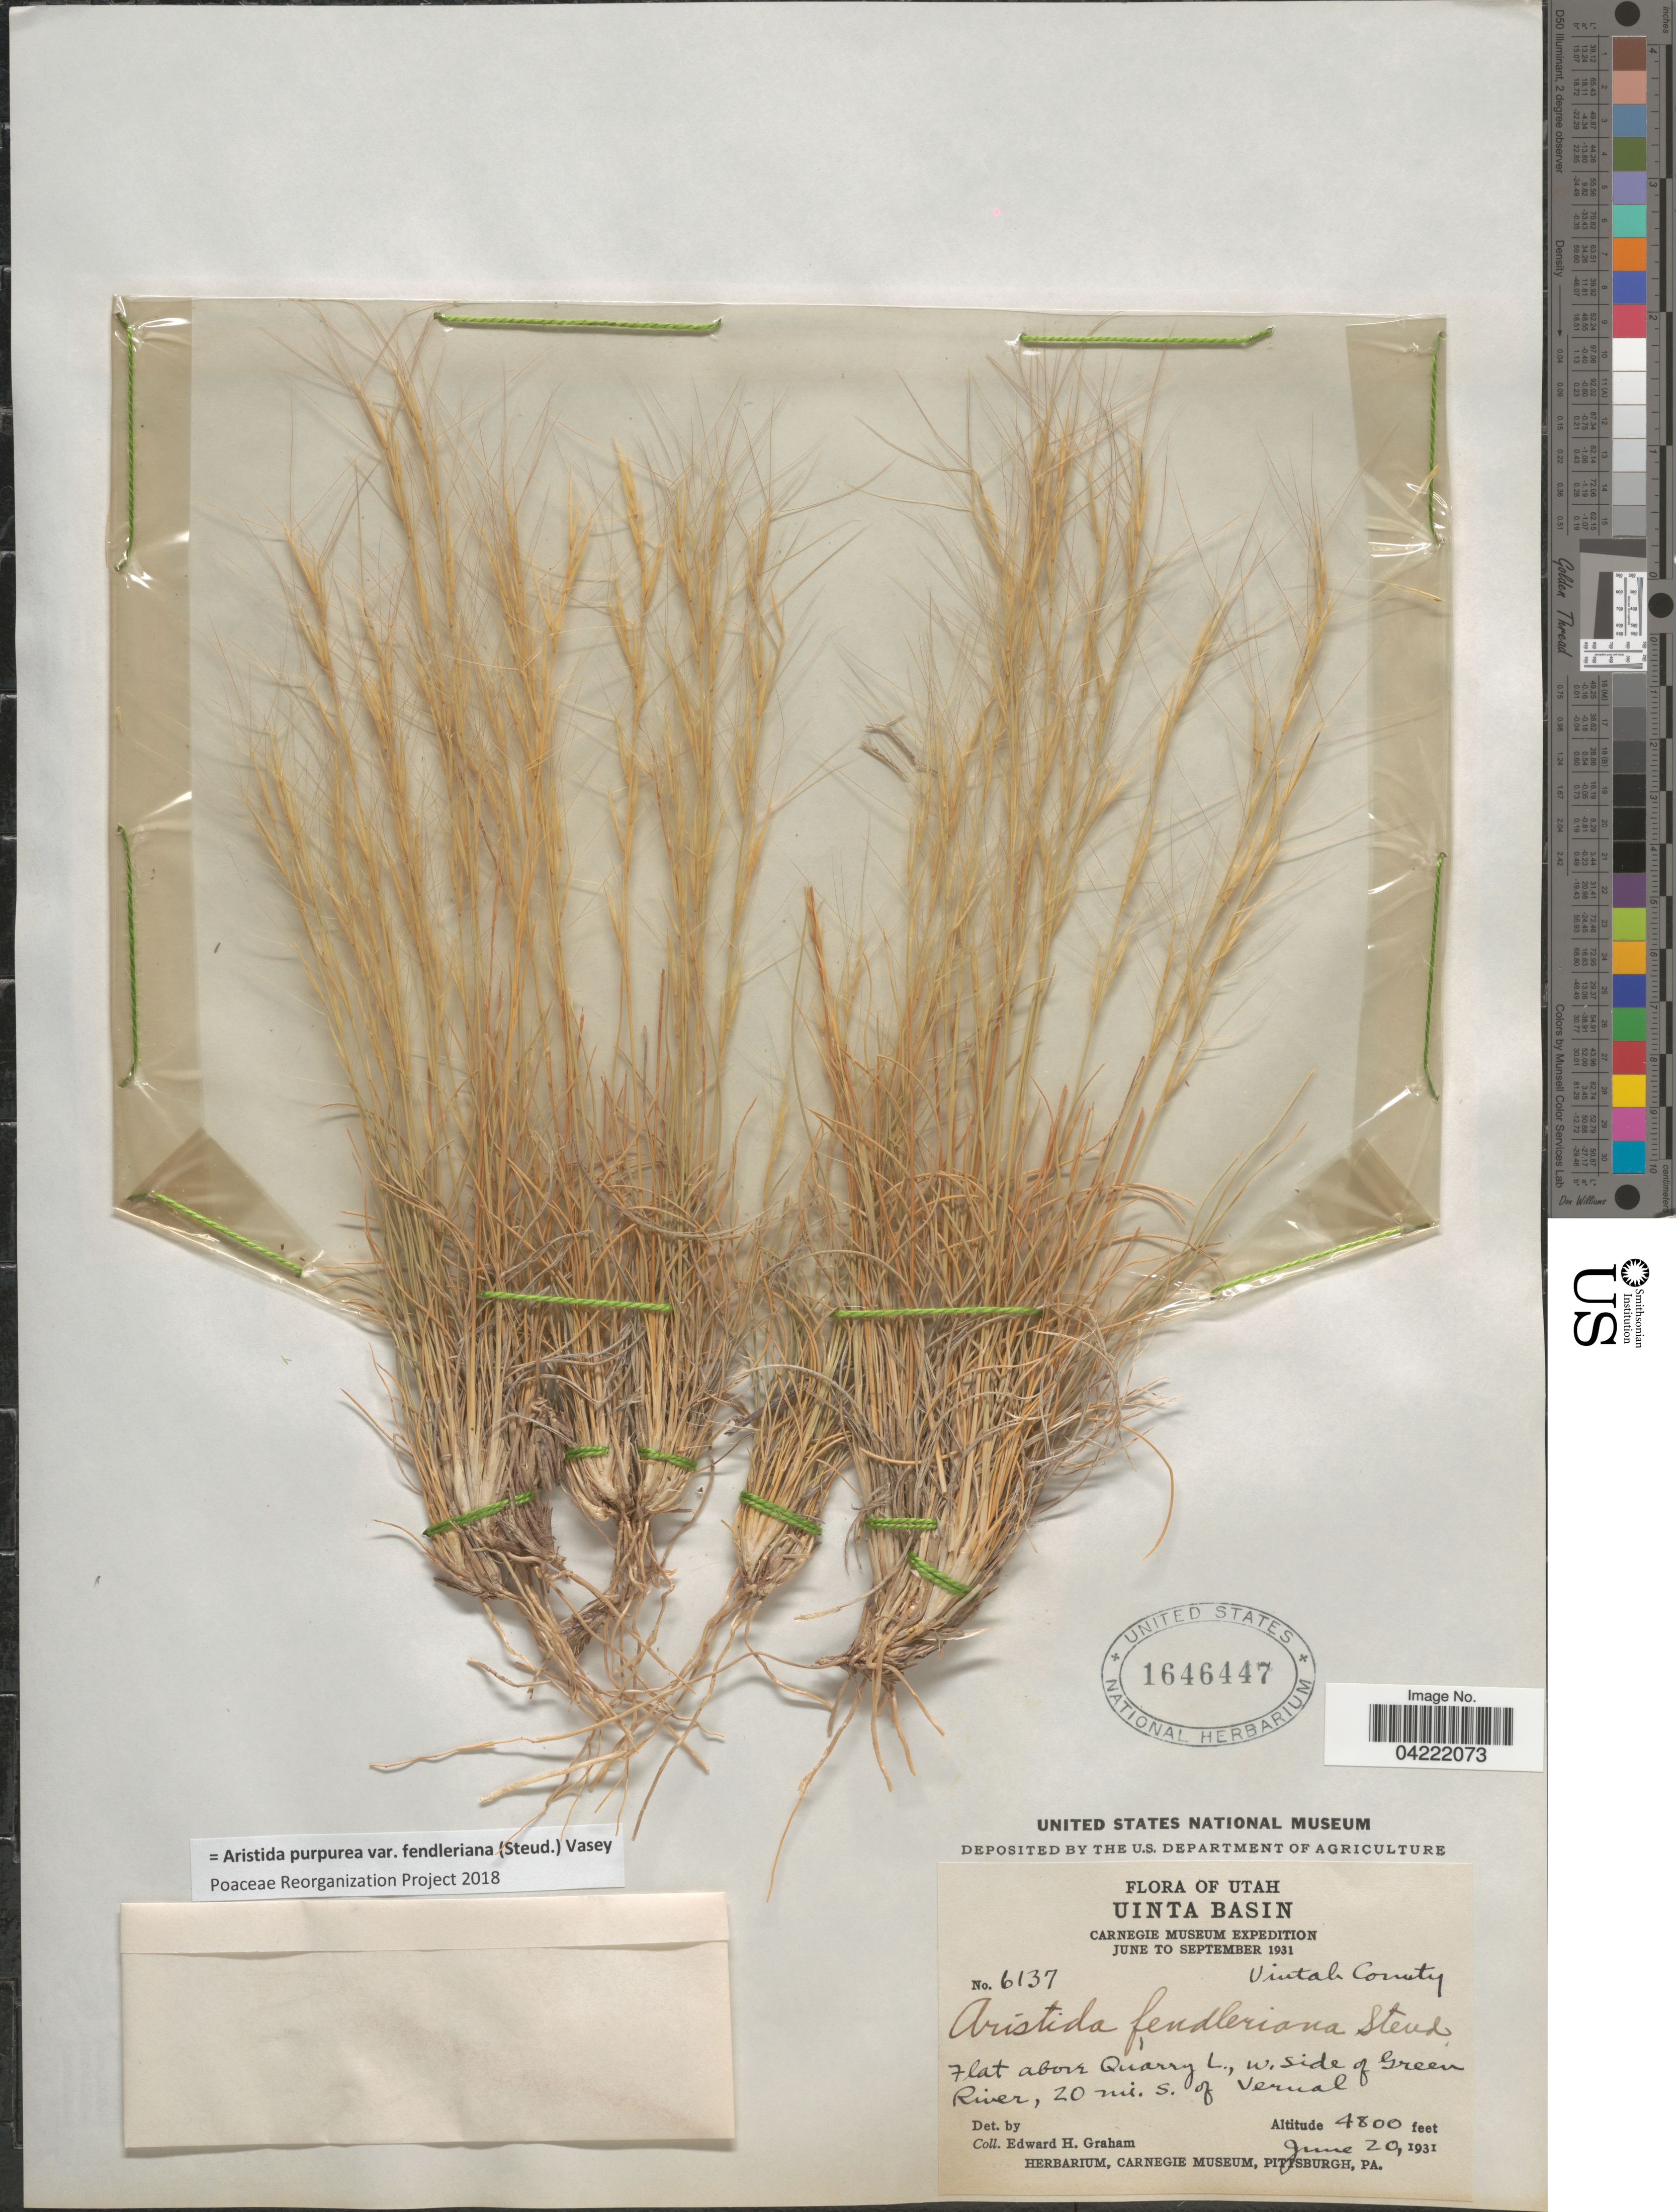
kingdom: Plantae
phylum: Tracheophyta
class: Liliopsida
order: Poales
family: Poaceae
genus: Aristida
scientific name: Aristida purpurea var. fendleriana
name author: (Steud.) Vasey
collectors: E. H. Graham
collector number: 6137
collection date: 1931-06-20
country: United States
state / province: Utah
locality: Uinta Basin. Carnegie Museum Expedition June to September 1931. Uintah County. Flat above Quarry L., W. side of Green River, 20 mi S. of Vernal.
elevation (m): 1463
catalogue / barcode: US 1646447